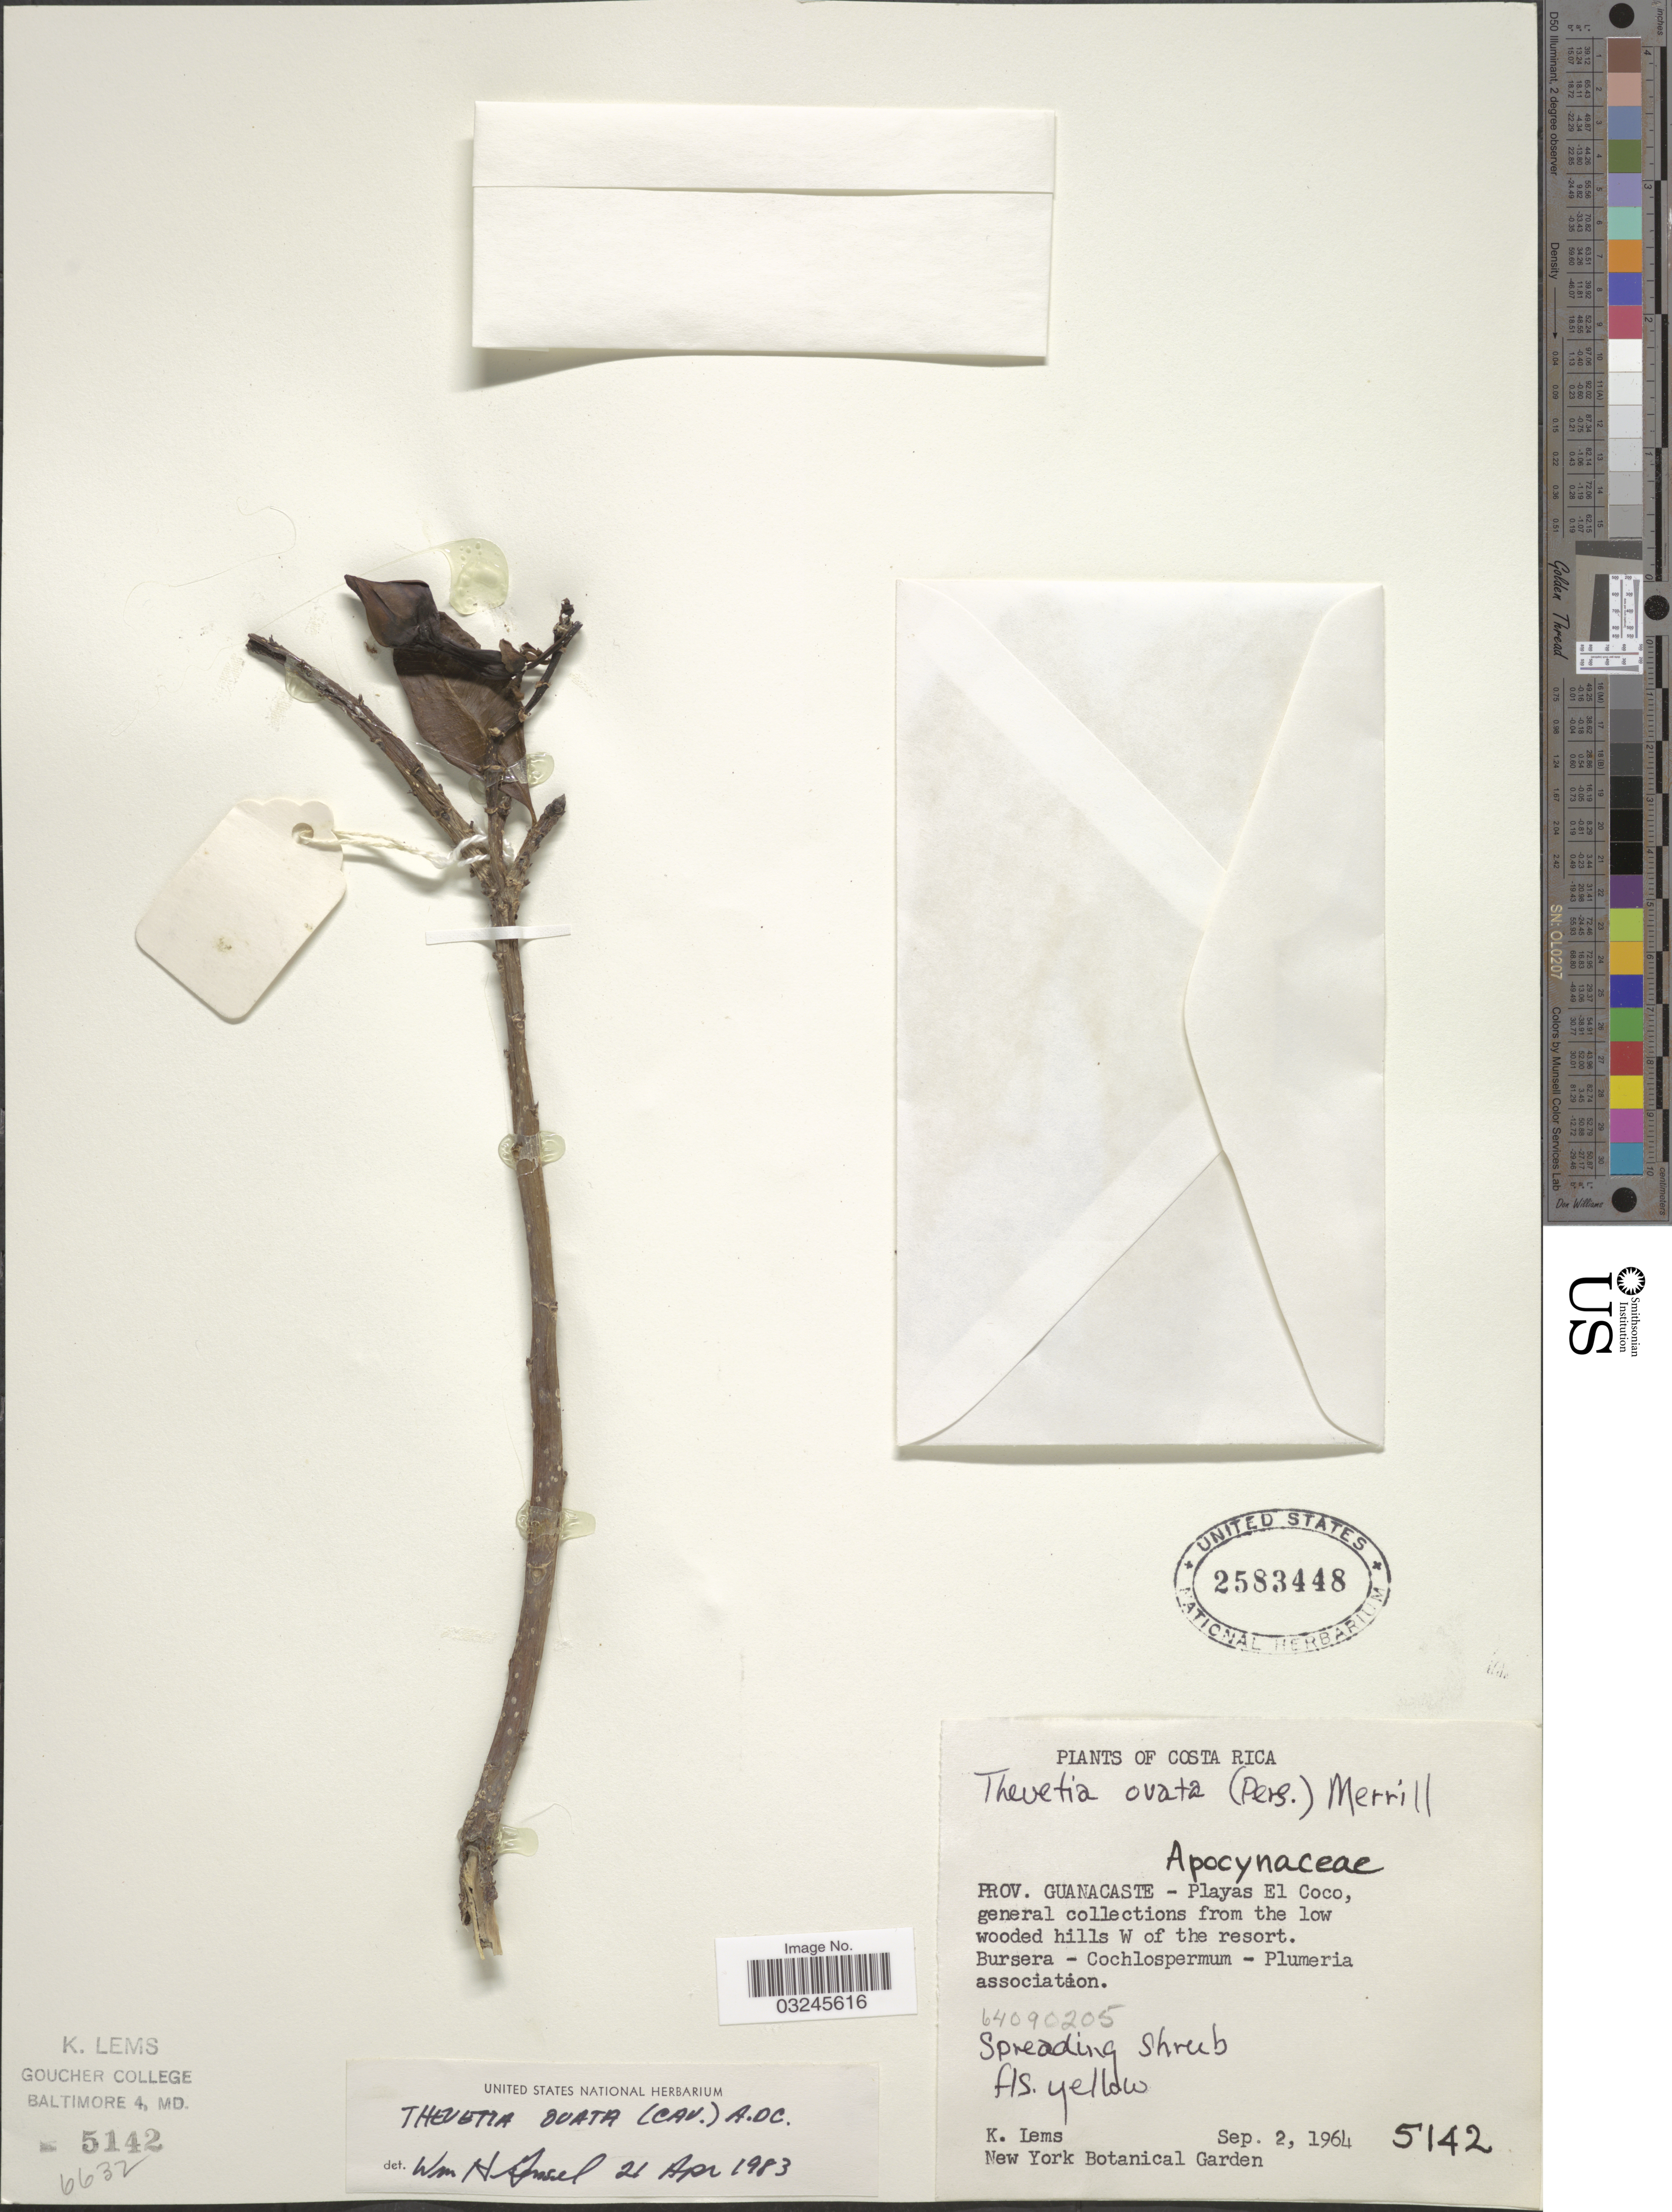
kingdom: Plantae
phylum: Tracheophyta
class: Magnoliopsida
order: Gentianales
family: Apocynaceae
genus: Thevetia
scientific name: Thevetia ovata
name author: (Cav.) A. DC.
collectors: K. Lems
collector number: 5142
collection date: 1964-09-02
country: Costa Rica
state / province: Guanacaste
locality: Playas El Coco, from the low wooded hills W of the resort.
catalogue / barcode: US 2583448